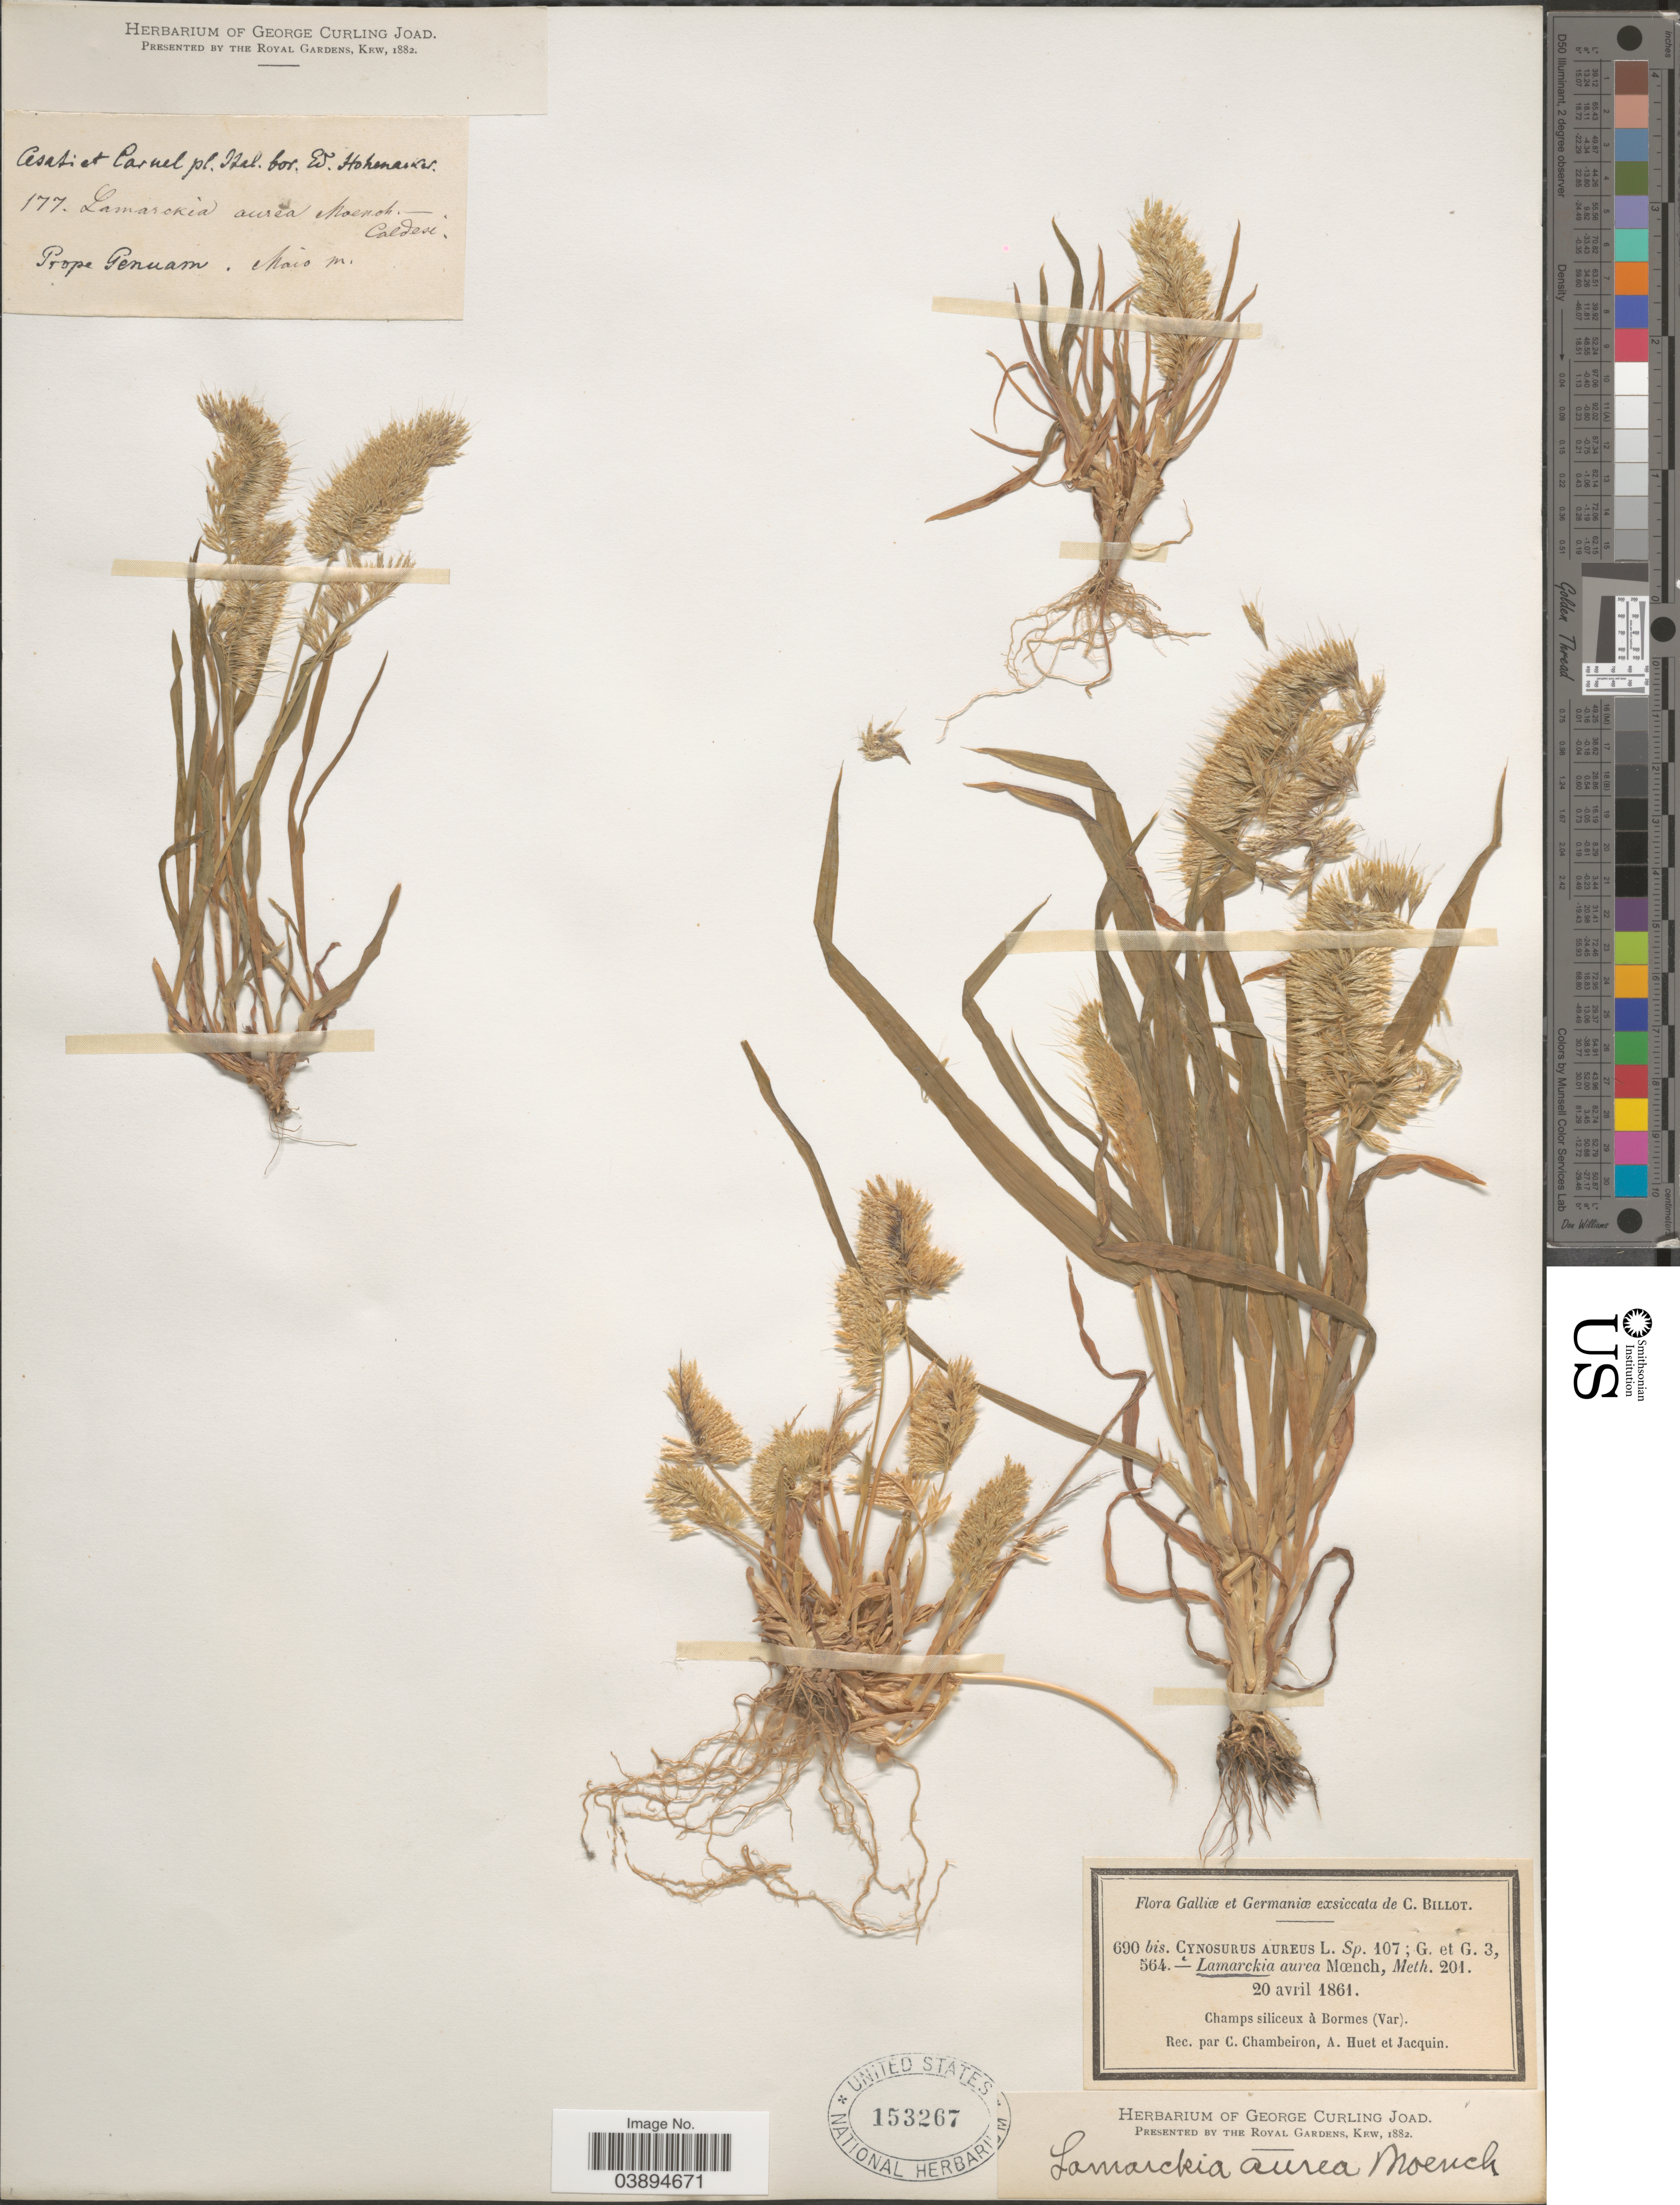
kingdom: Plantae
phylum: Tracheophyta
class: Liliopsida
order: Poales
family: Poaceae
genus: Lamarckia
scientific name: Lamarckia aurea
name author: (L.) Moench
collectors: ex herb. George Curling Joad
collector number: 177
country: Italy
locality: Prope Genuam.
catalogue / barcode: US 153267-2